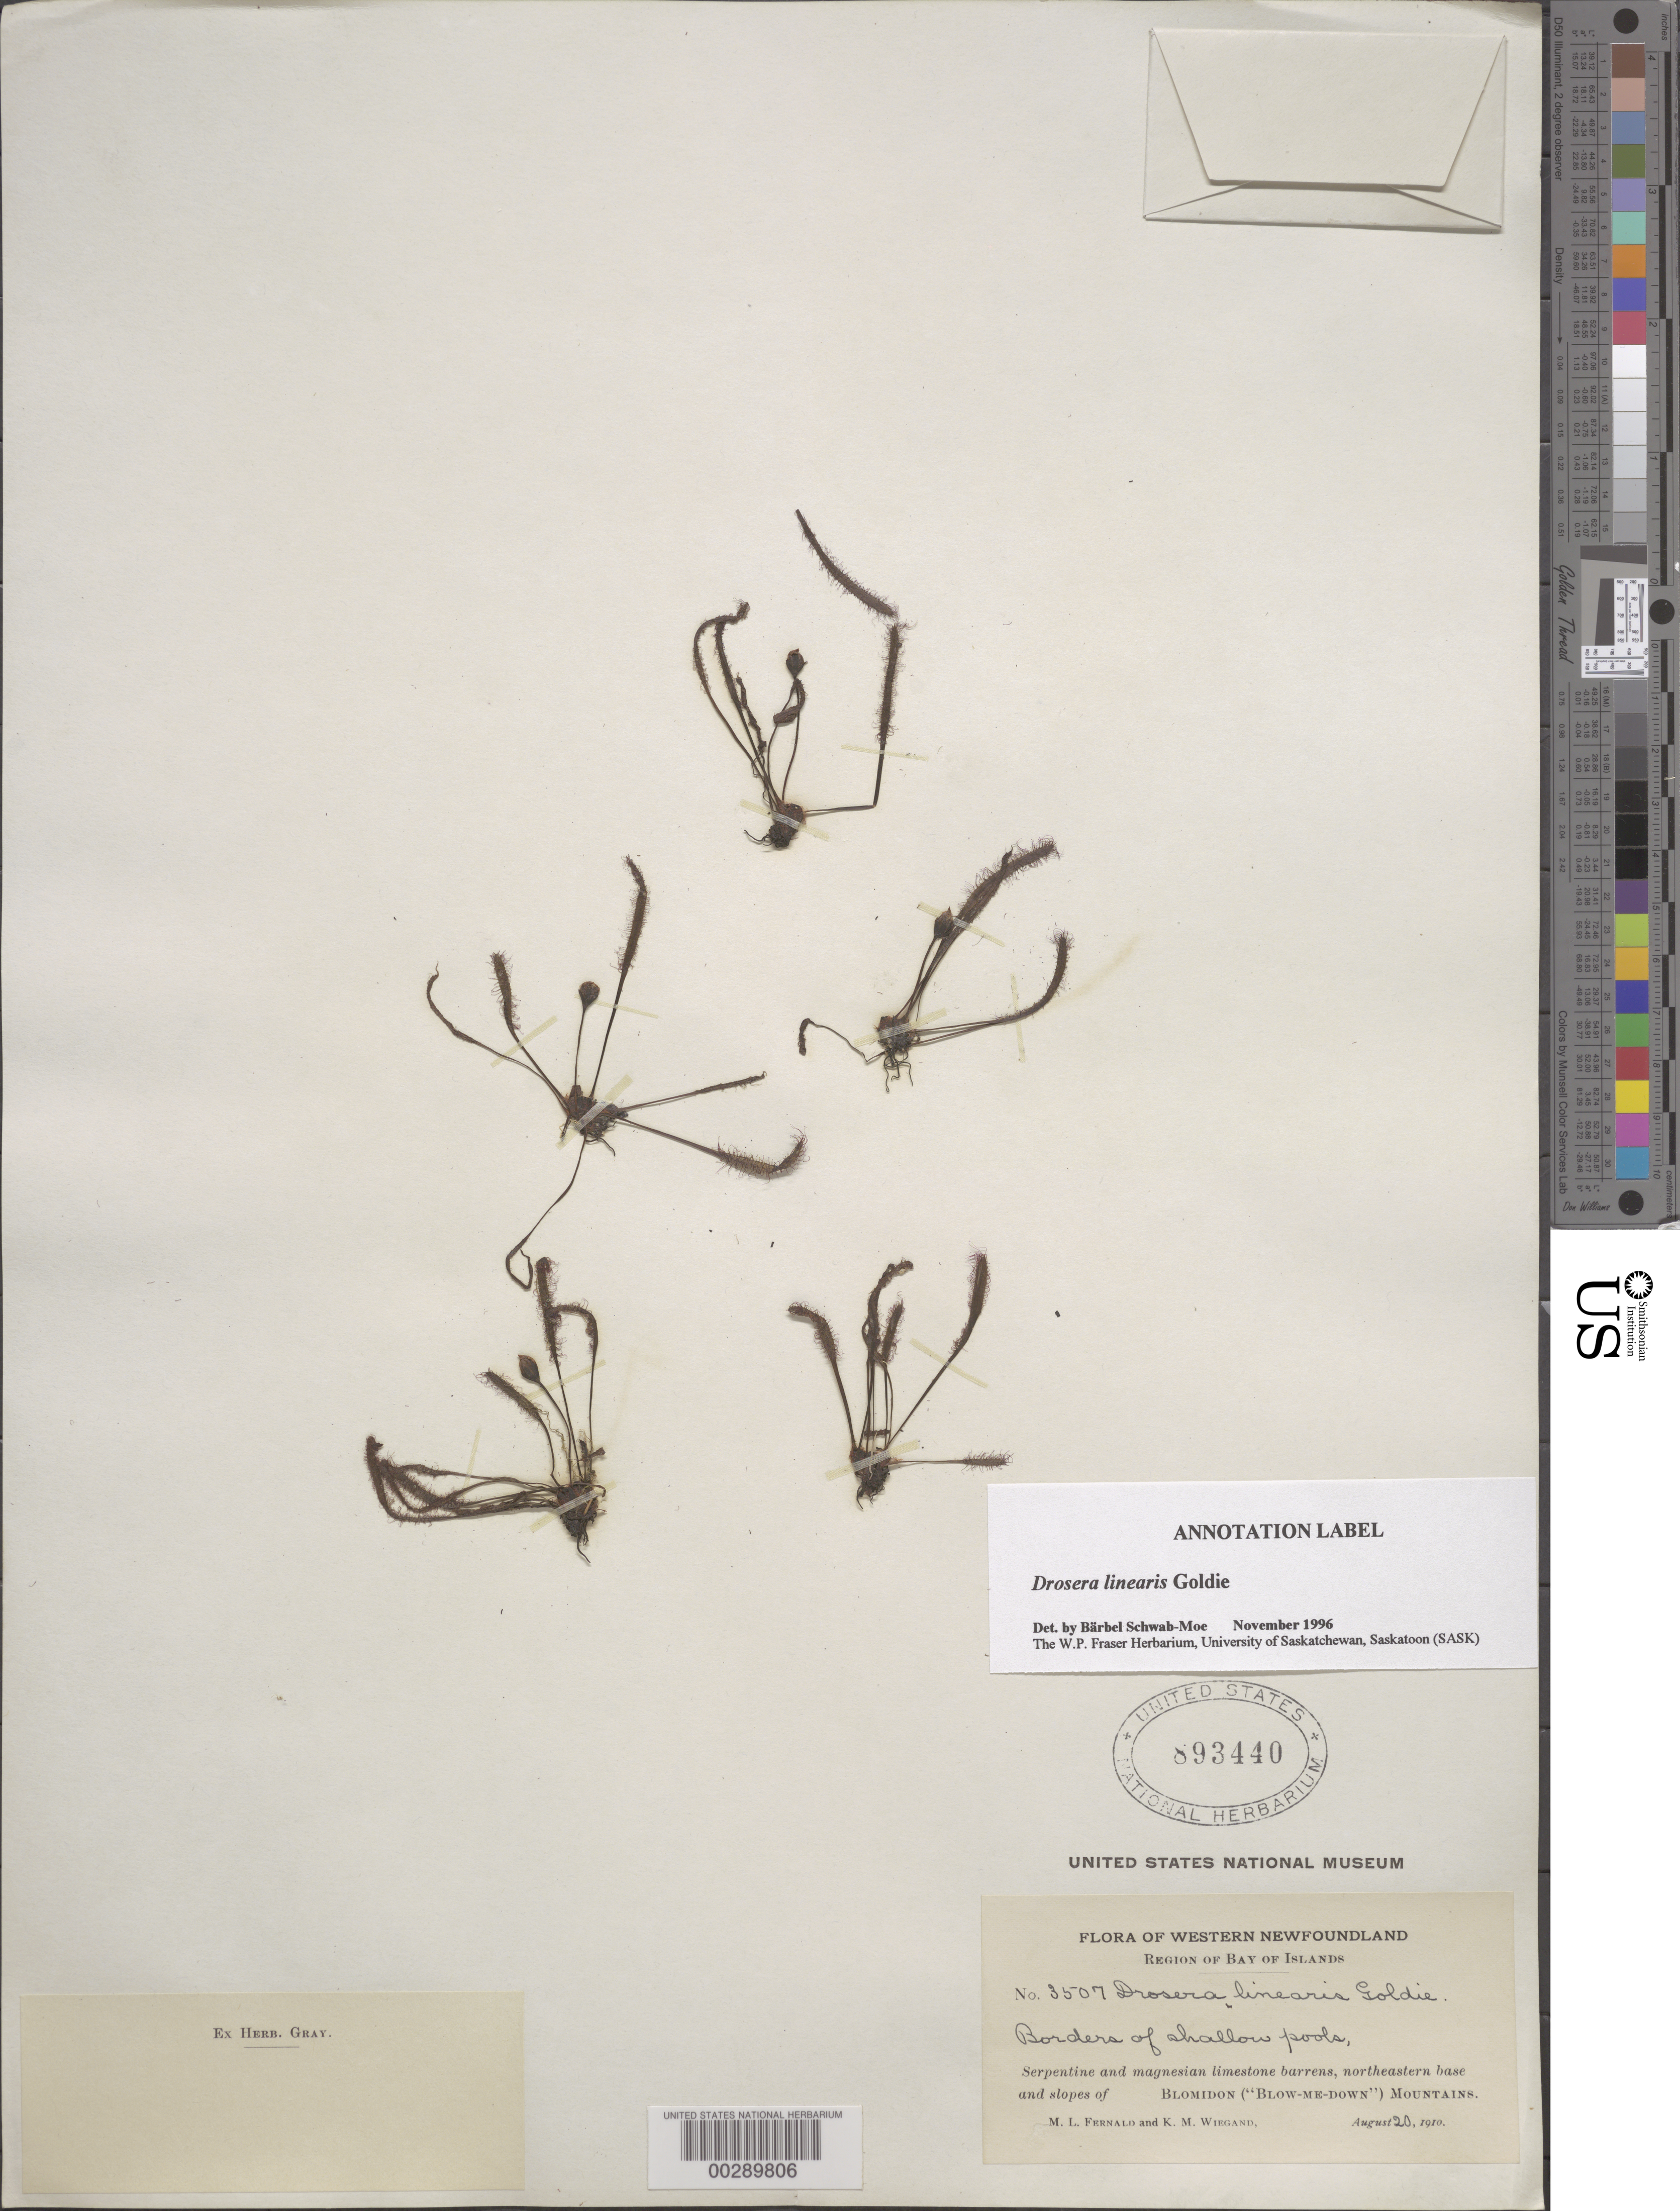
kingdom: Plantae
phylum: Tracheophyta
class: Magnoliopsida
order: Caryophyllales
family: Droseraceae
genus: Drosera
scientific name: Drosera linearis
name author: Goldie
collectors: M. L. Fernald & K. M. Wiegand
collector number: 3507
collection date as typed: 20 Aug 1910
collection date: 1910-08-20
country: Canada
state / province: Newfoundland and Labrador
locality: Region of bay of islands, ne base and slopes of blomidon mts.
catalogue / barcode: US 893440